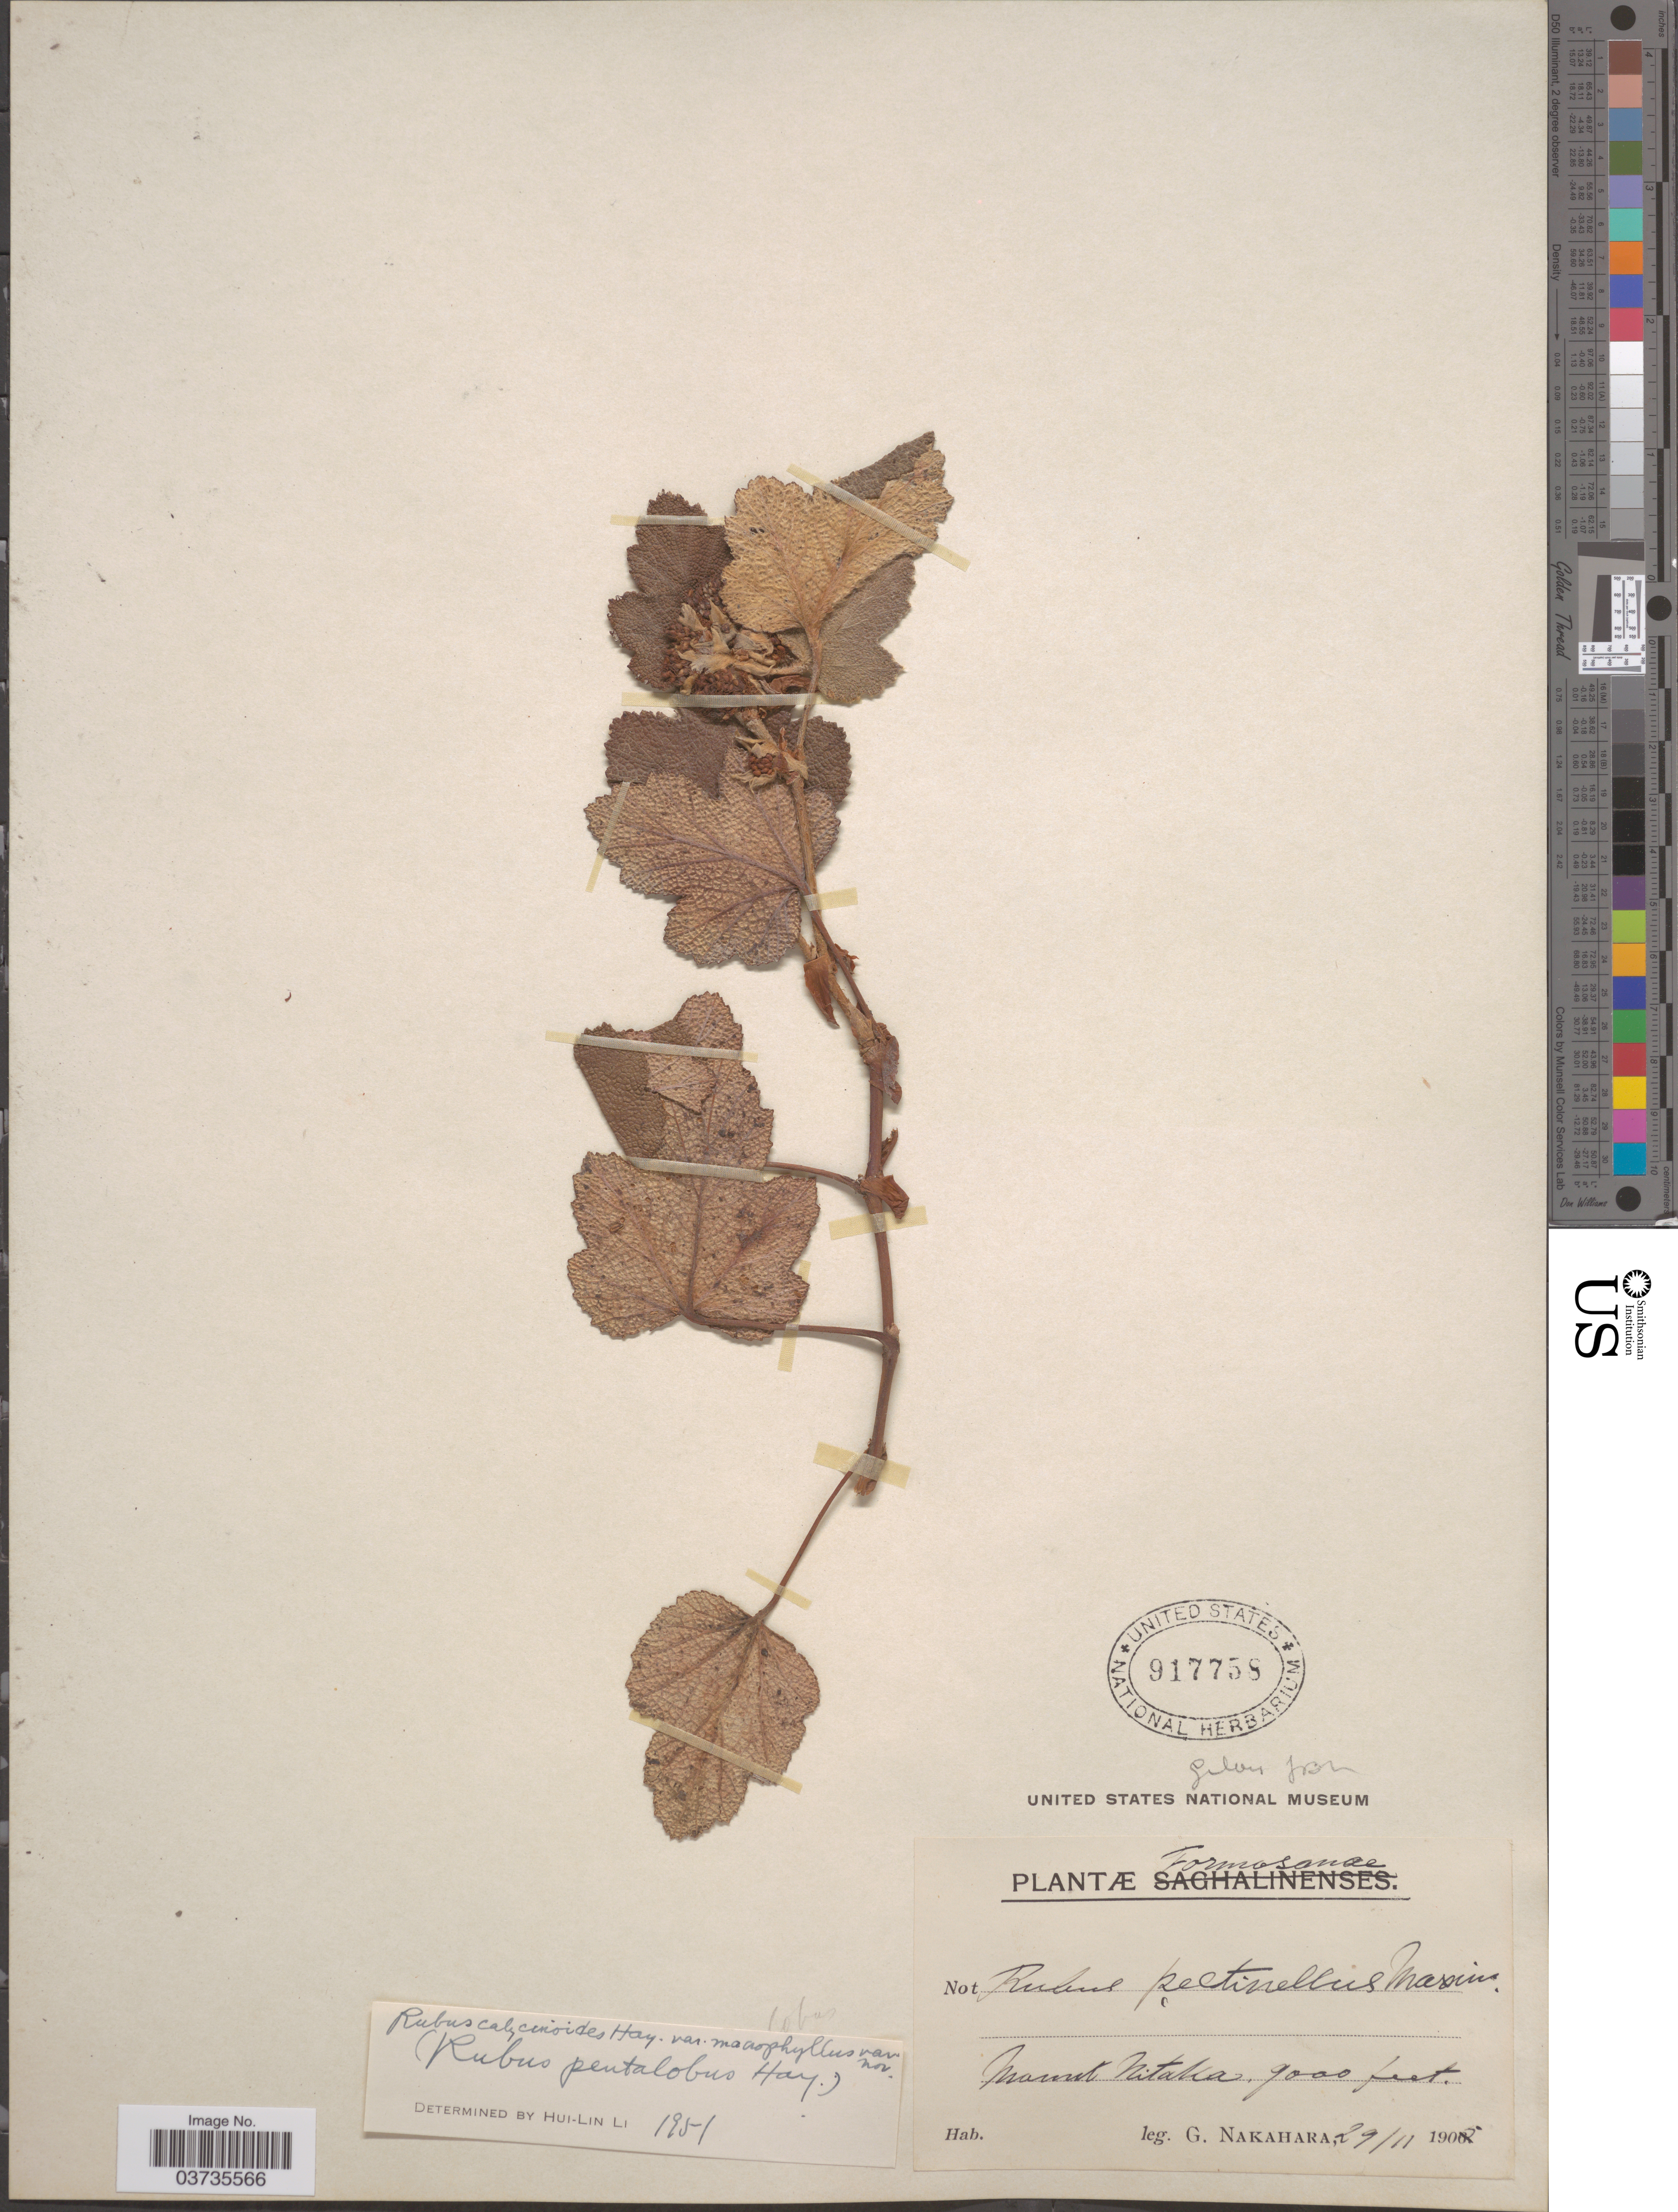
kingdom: Plantae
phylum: Tracheophyta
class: Magnoliopsida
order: Rosales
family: Rosaceae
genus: Rubus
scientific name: Rubus calycinoides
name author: Hayata ex Koidz.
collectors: G. Nakahara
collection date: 1905-11-29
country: Taiwan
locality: Formosanæ. Mount Nitaka.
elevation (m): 2743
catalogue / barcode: US 917758